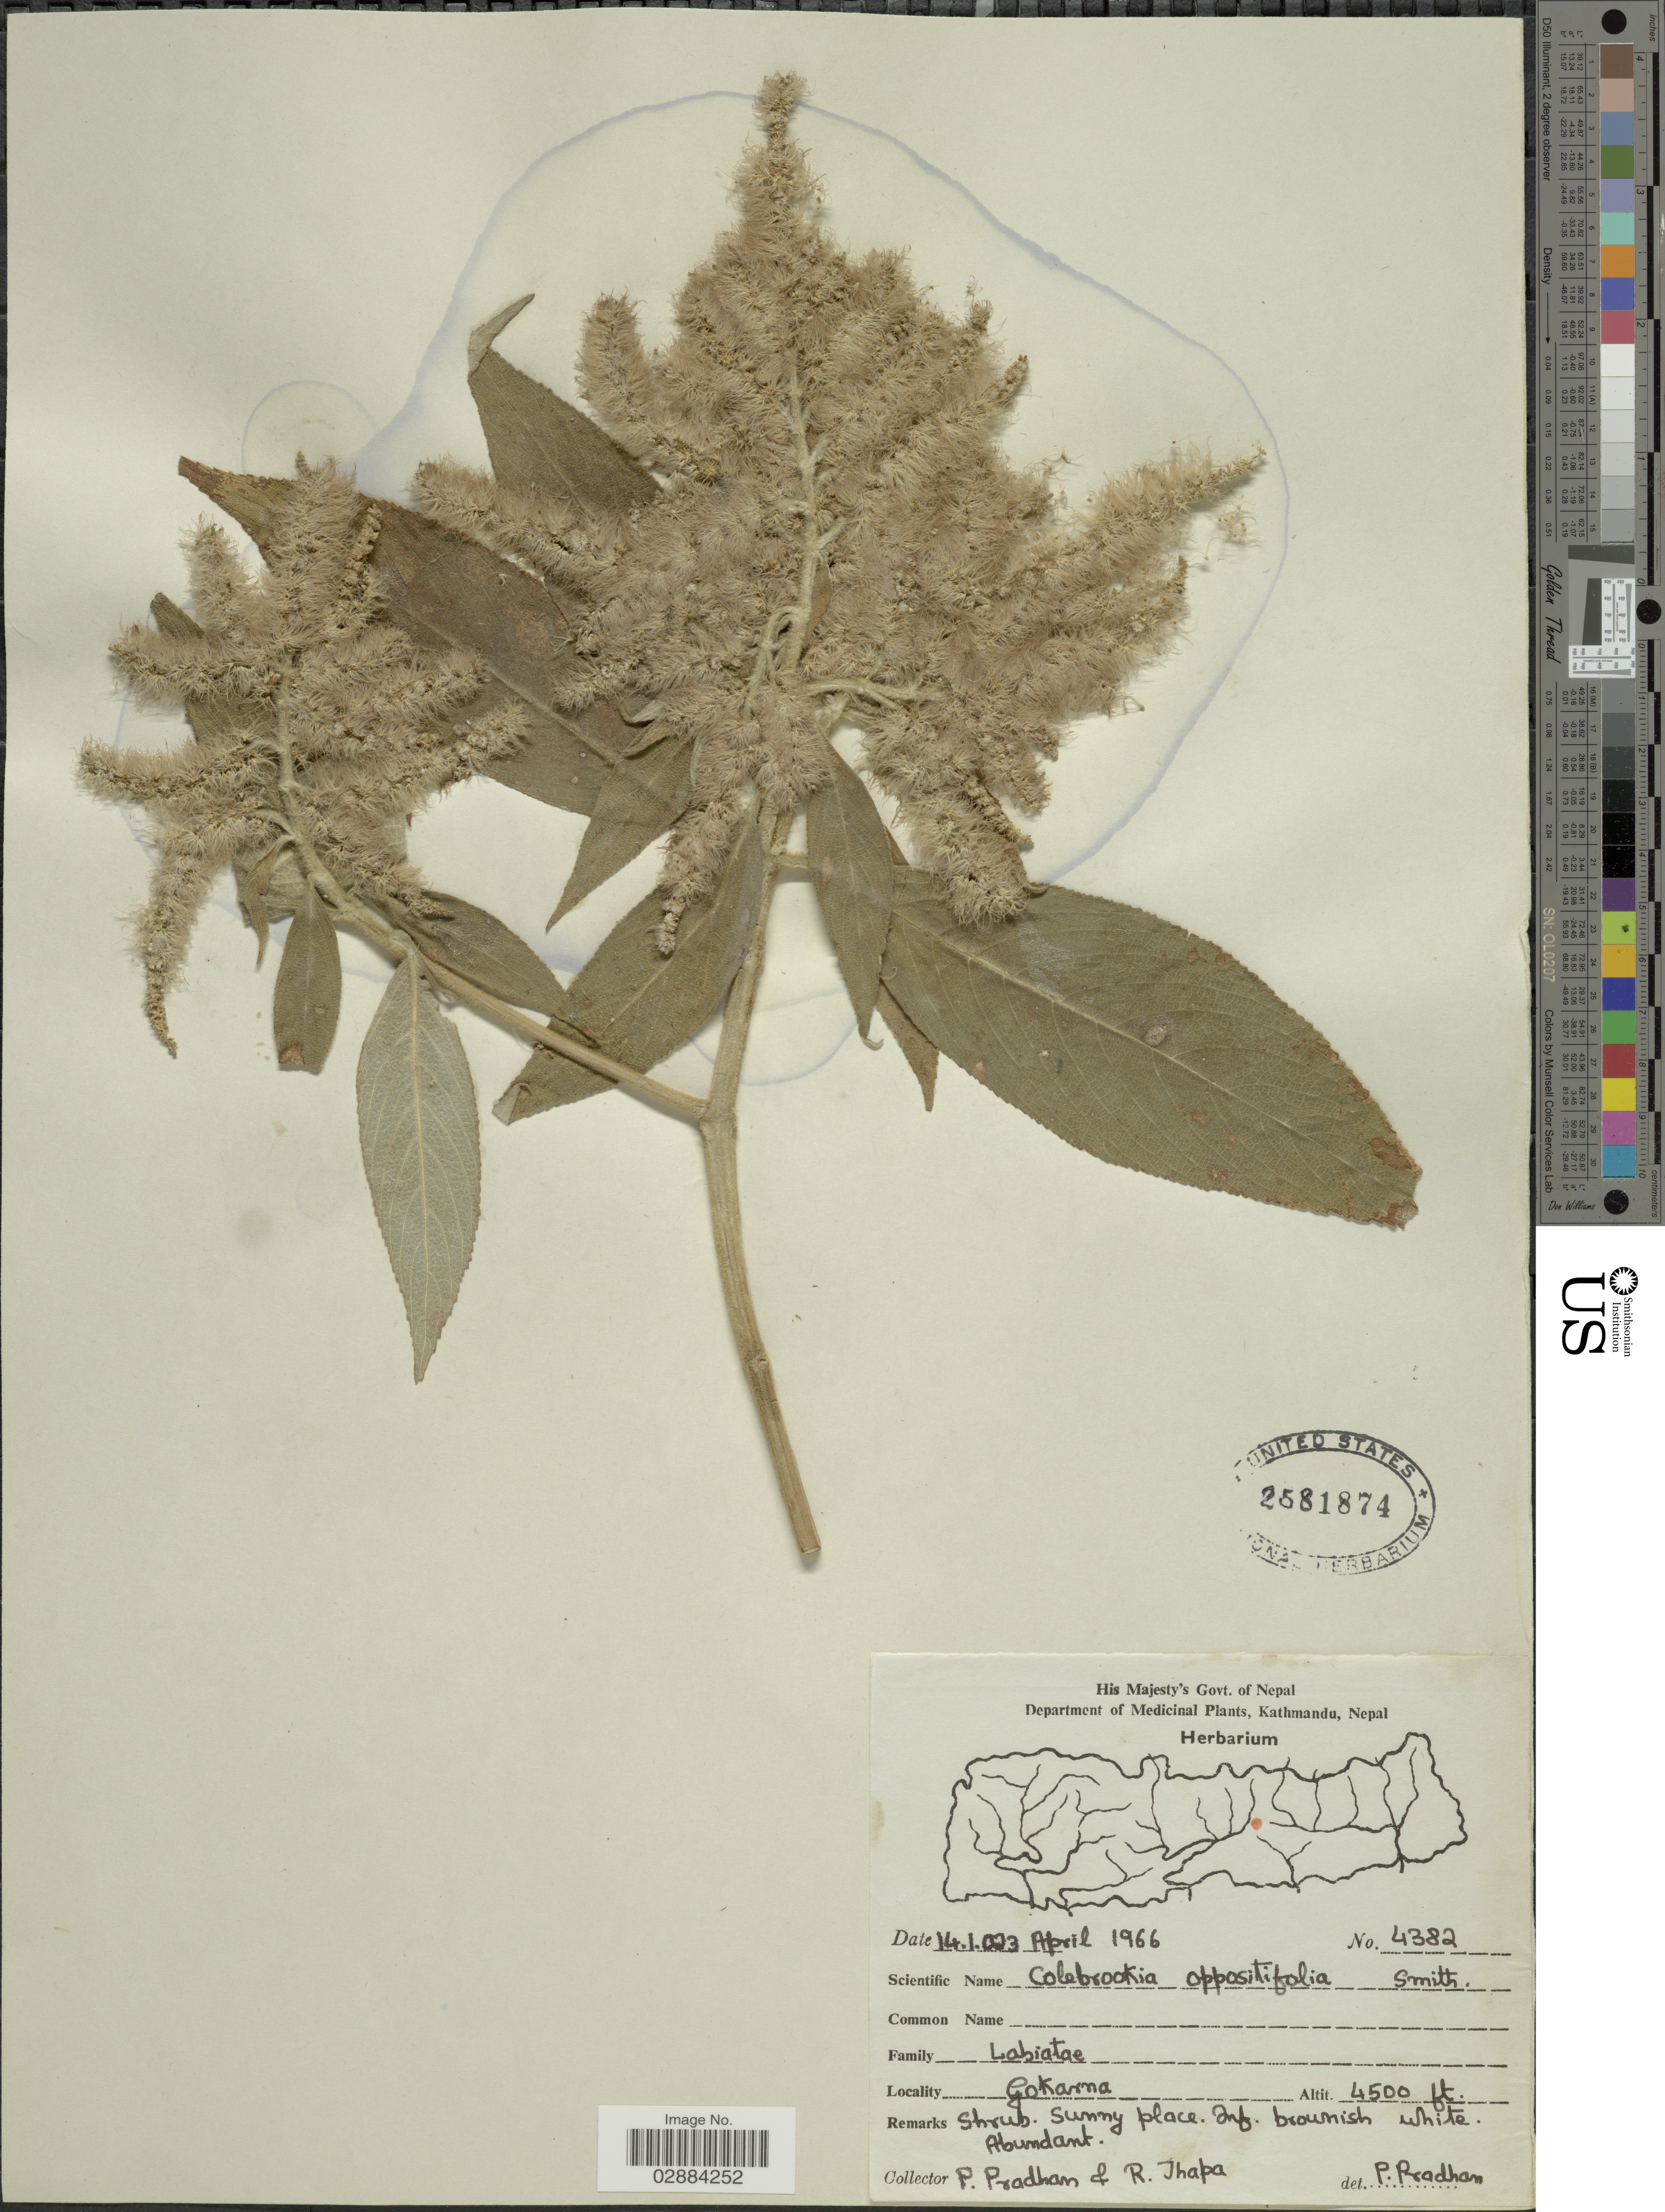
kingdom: Plantae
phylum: Tracheophyta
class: Magnoliopsida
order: Lamiales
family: Lamiaceae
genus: Colebrookea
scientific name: Colebrookea oppositifolia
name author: Small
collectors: P. Pradhan & R. Thapa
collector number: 4382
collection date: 1966-04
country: Nepal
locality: Gokarna.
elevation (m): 1372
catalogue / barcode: US 2581874